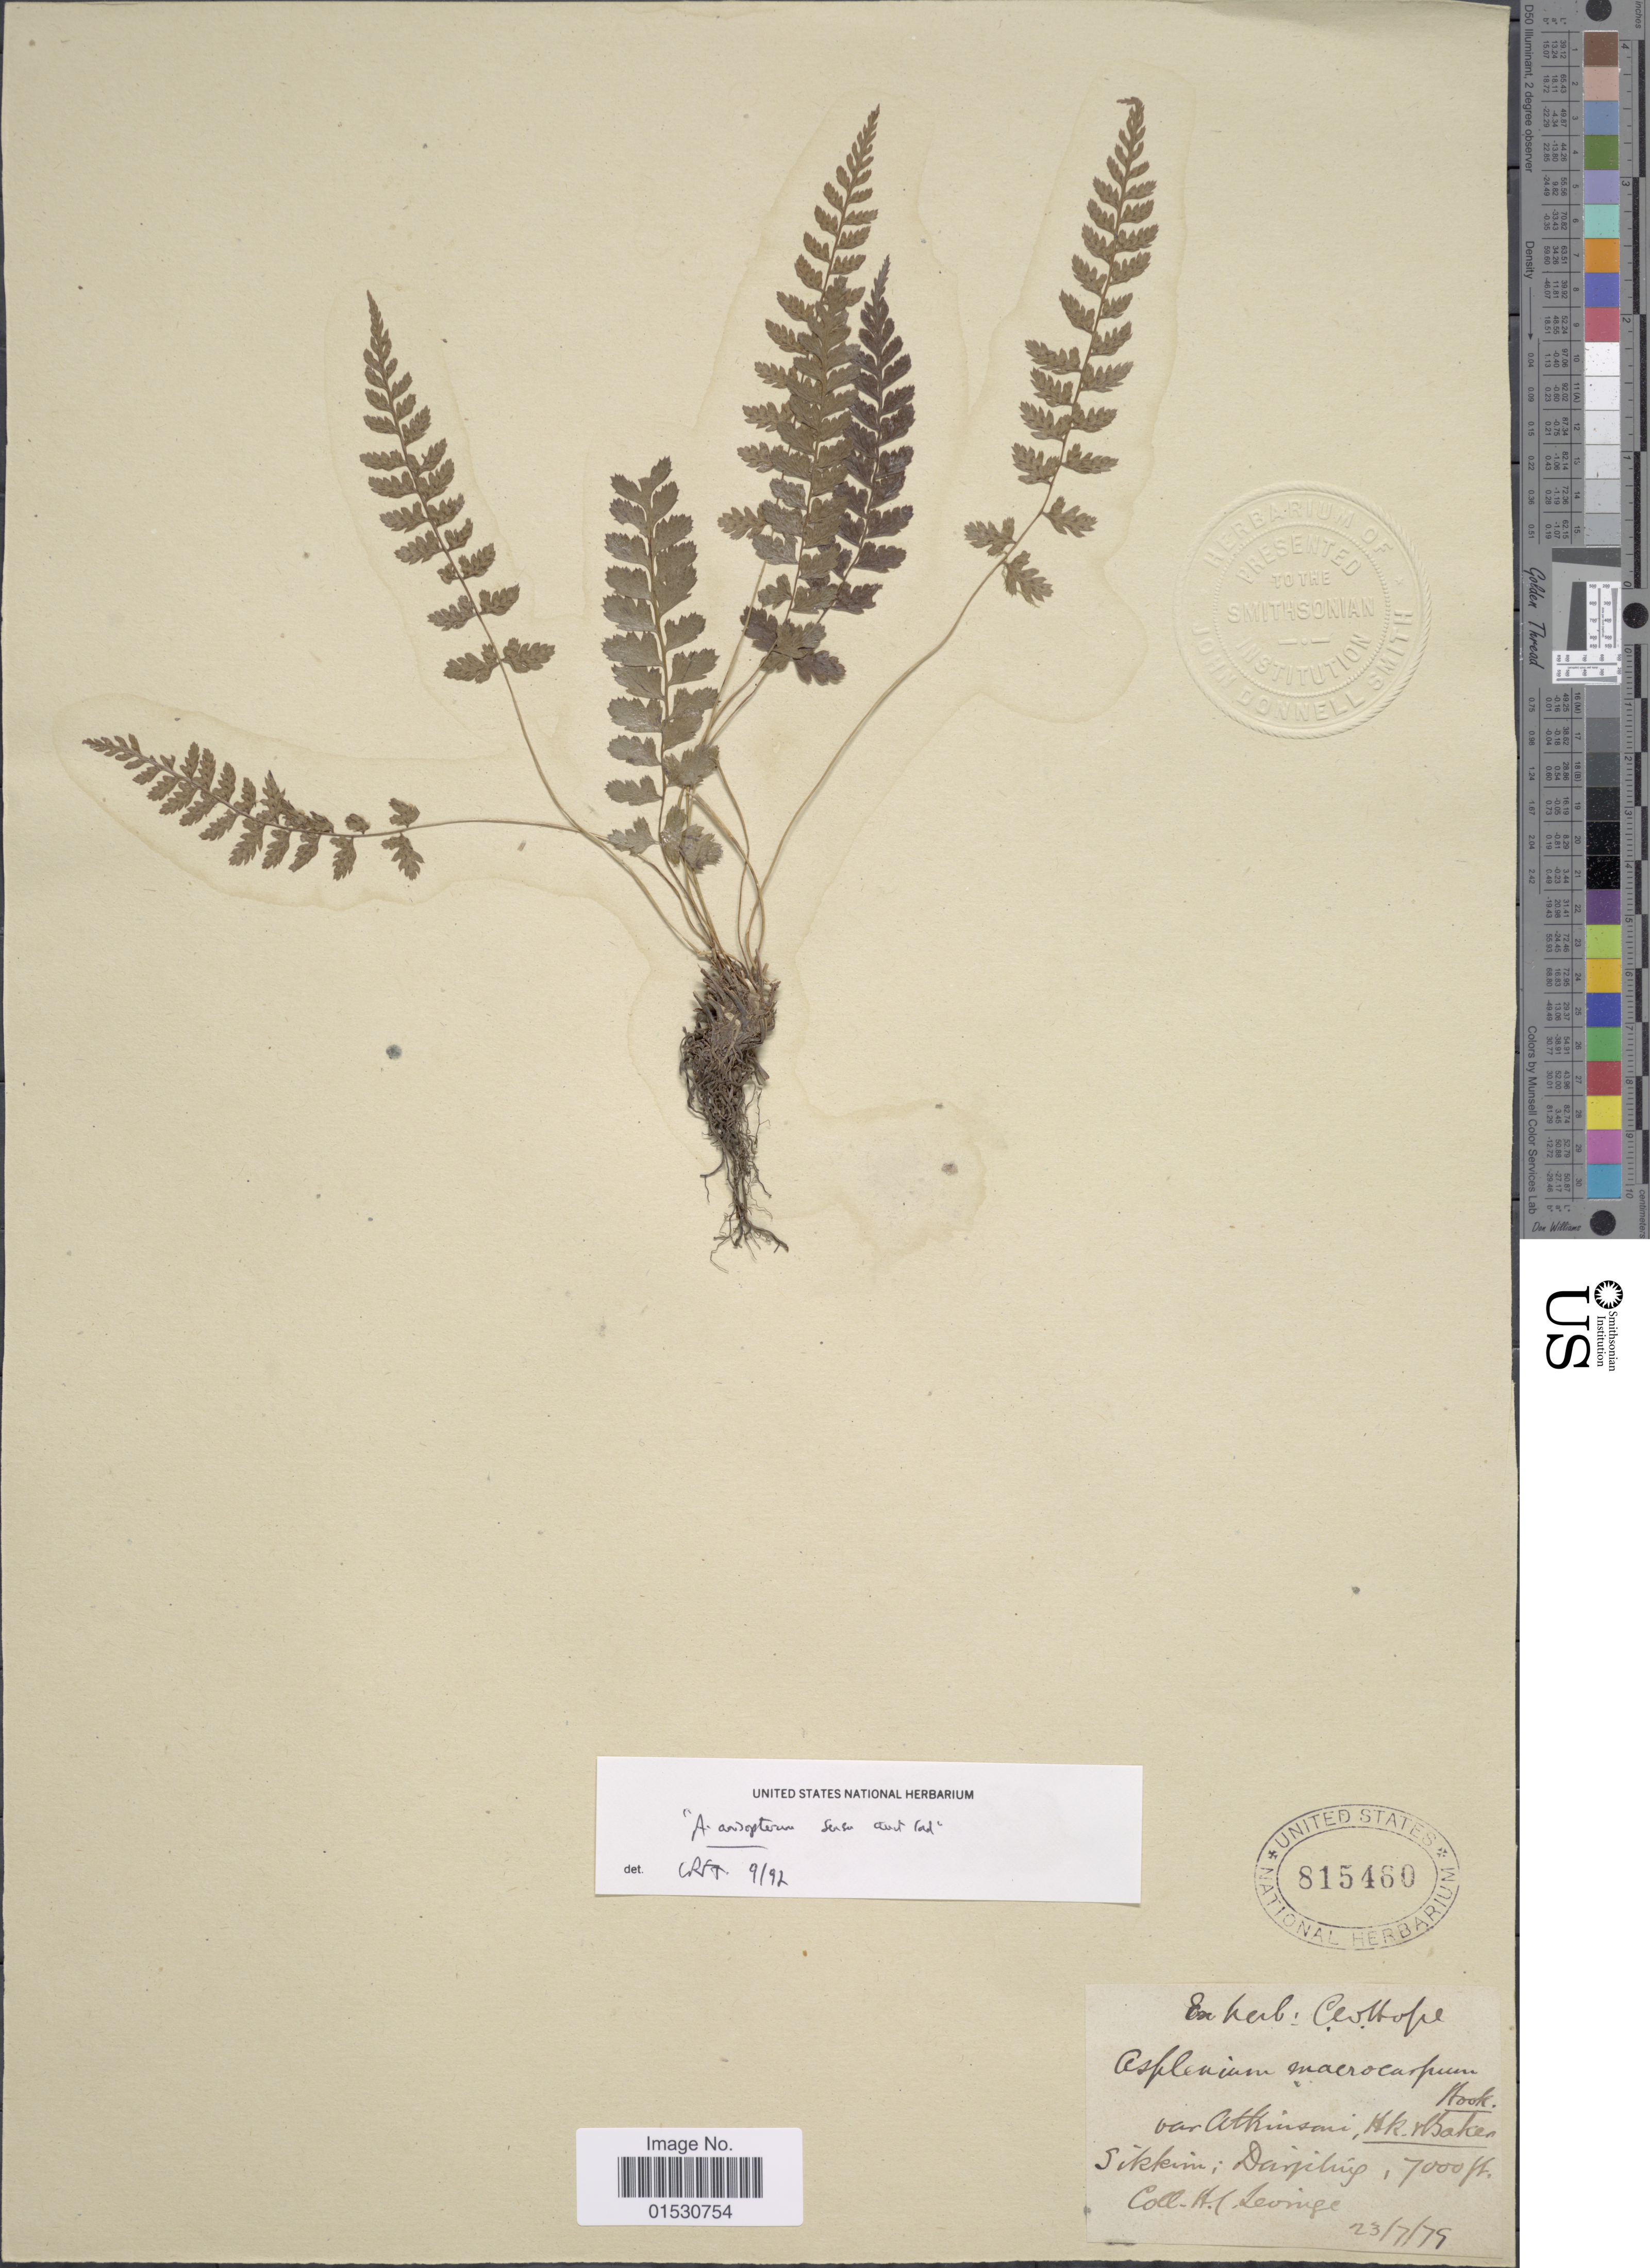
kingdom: Plantae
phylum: Tracheophyta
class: Polypodiopsida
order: Polypodiales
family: Athyriaceae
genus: Athyrium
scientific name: Athyrium macrocarpon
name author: Bedd.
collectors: H. Levinge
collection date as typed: Transcribed d/m/y: 23/7/79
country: India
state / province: West Bengal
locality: Sikkim; Darjiling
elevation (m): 2134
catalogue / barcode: US 815460